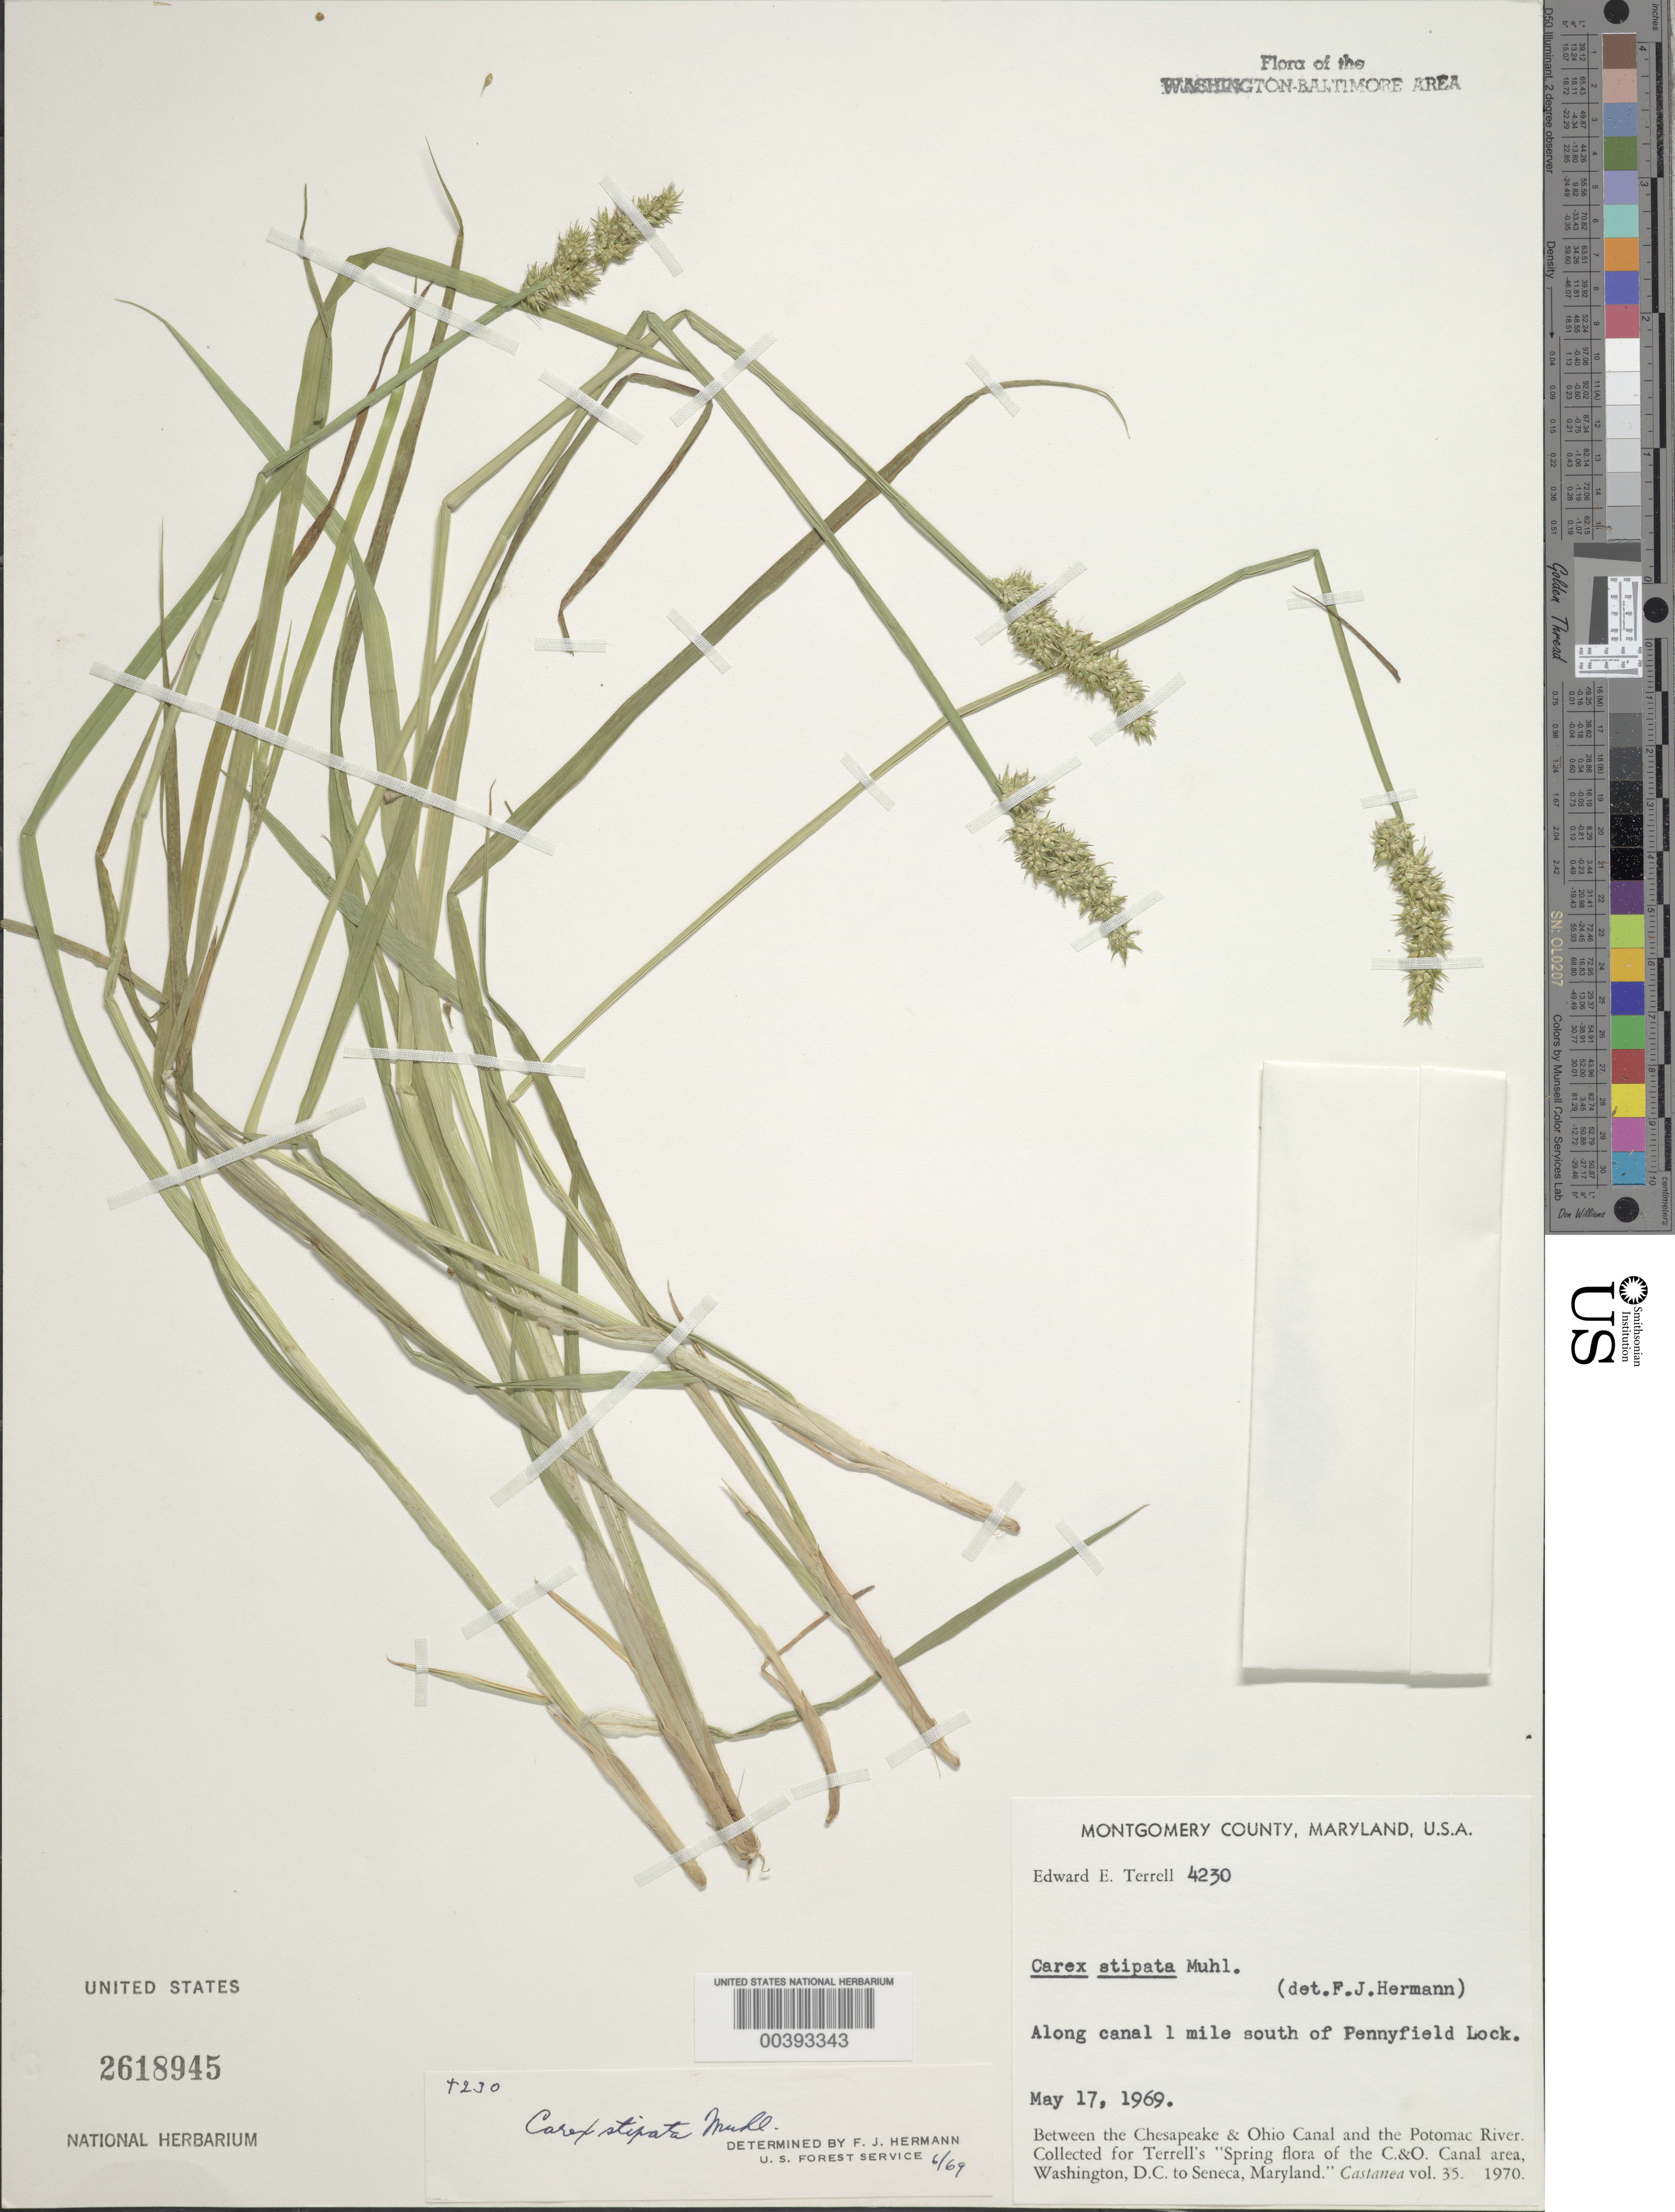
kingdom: Plantae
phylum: Tracheophyta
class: Liliopsida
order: Poales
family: Cyperaceae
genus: Carex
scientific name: Carex stipata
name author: Muhl. ex Willd.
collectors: E. E. Terrell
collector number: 4230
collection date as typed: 17 May 1969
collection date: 1969-05-17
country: United States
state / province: Maryland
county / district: Montgomery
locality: C. & O. Canal, south of Pennyfield Lock C. & O. Canal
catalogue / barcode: US 2618945